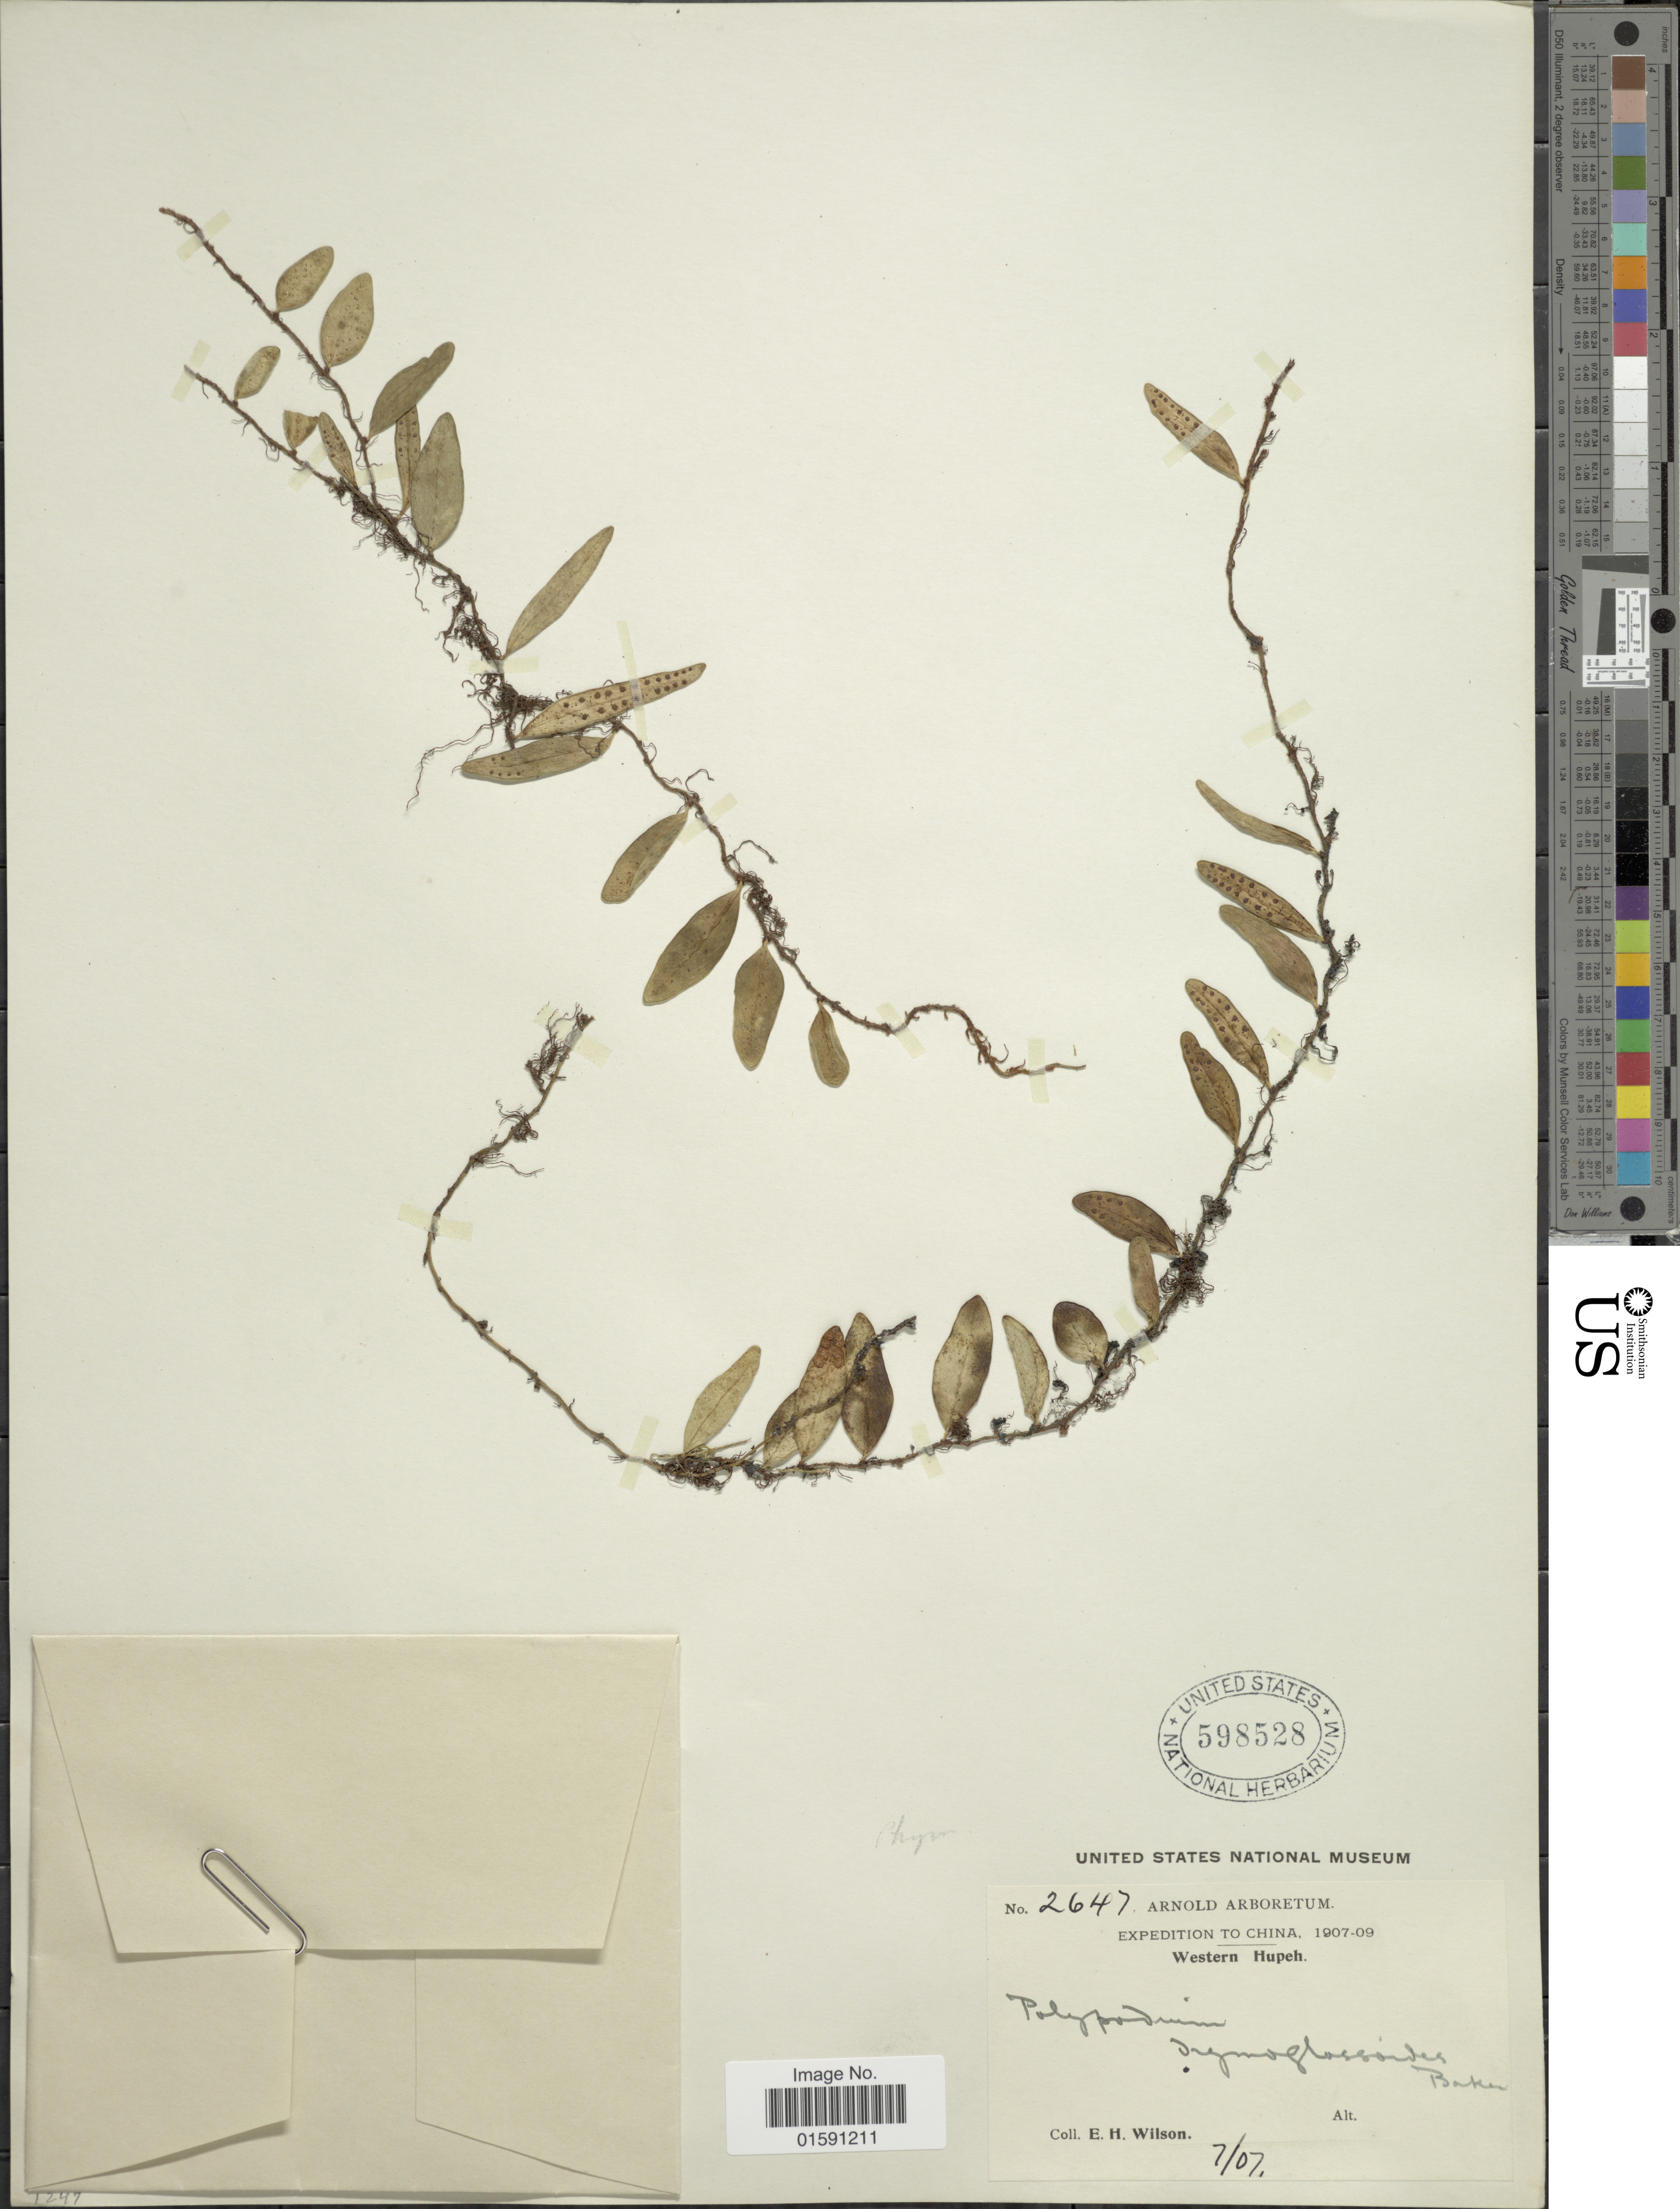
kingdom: Plantae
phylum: Tracheophyta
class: Polypodiopsida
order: Polypodiales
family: Polypodiaceae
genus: Selliguea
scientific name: Selliguea drymoglossoides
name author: (Baker)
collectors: E. Wilson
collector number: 2647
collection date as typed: Transcribed d/m/y: /7/7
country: China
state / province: Hubei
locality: Western Hupeh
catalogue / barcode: US 598528